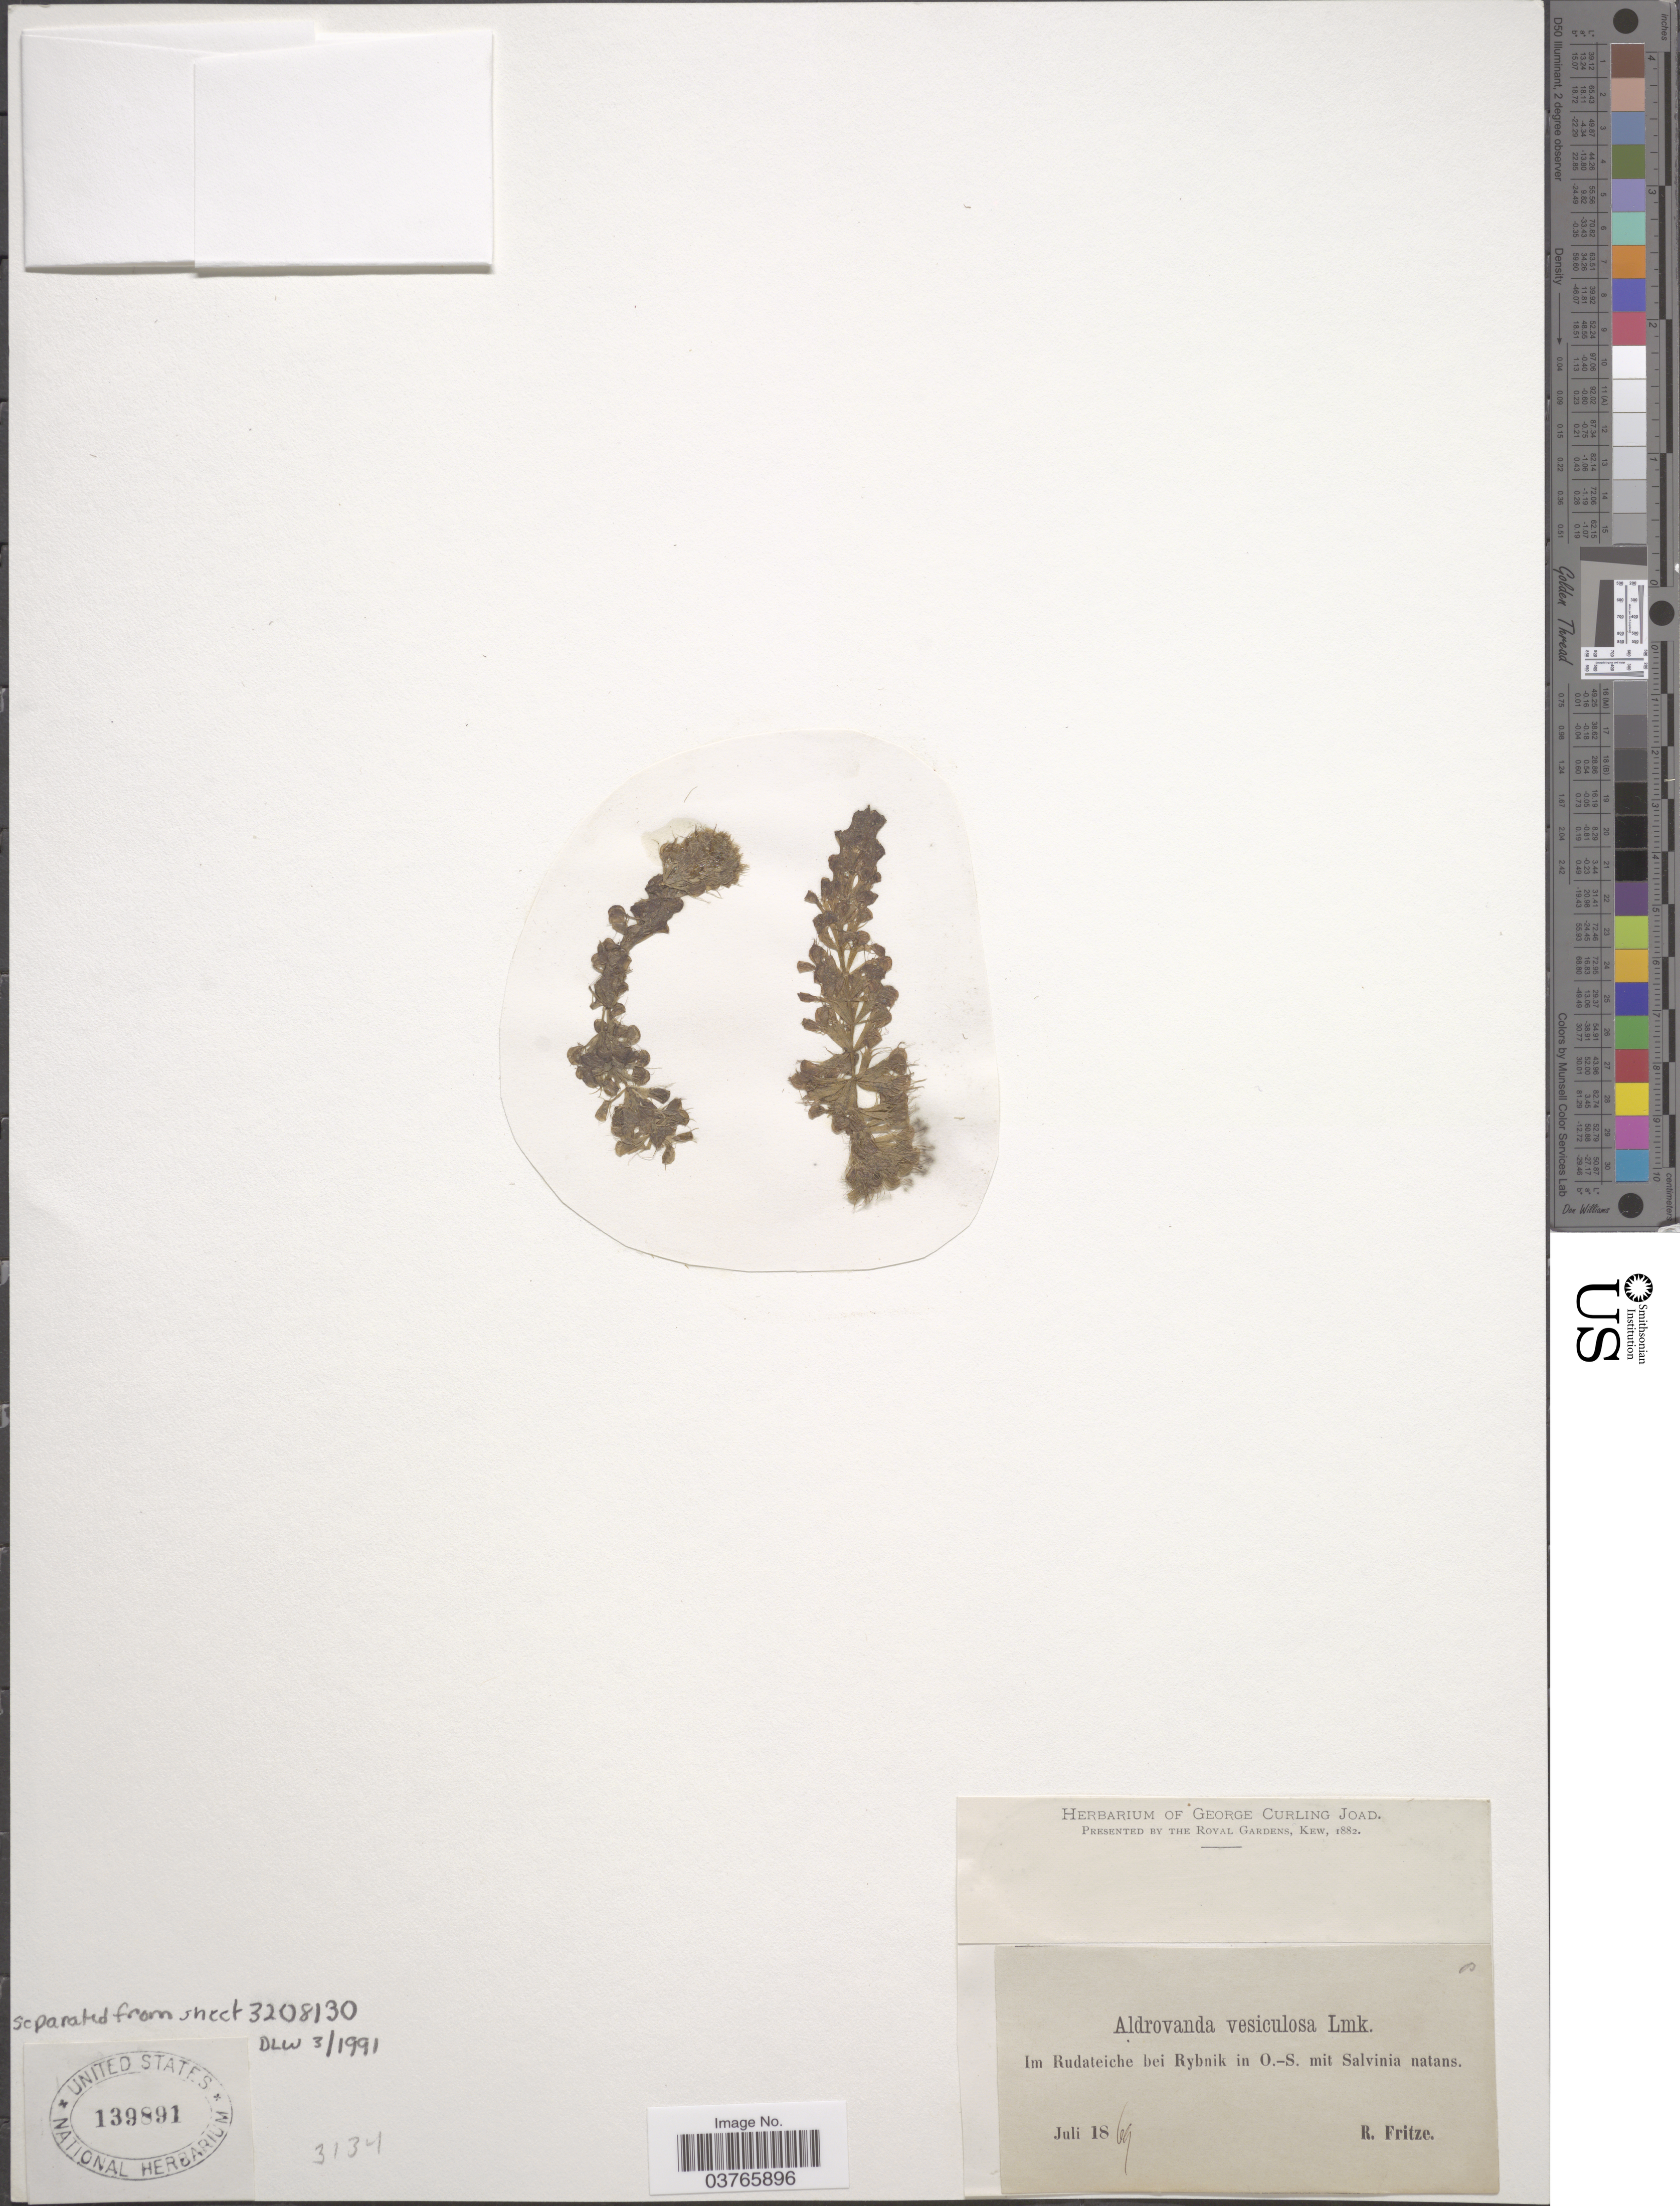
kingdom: Plantae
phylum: Tracheophyta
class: Magnoliopsida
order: Caryophyllales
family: Droseraceae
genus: Aldrovanda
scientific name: Aldrovanda vesiculosa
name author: L.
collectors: R. Fritze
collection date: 1869-07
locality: Im Rudateiche bei Rybnik in O.-S. mit Salvinia natans.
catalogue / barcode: US 139891